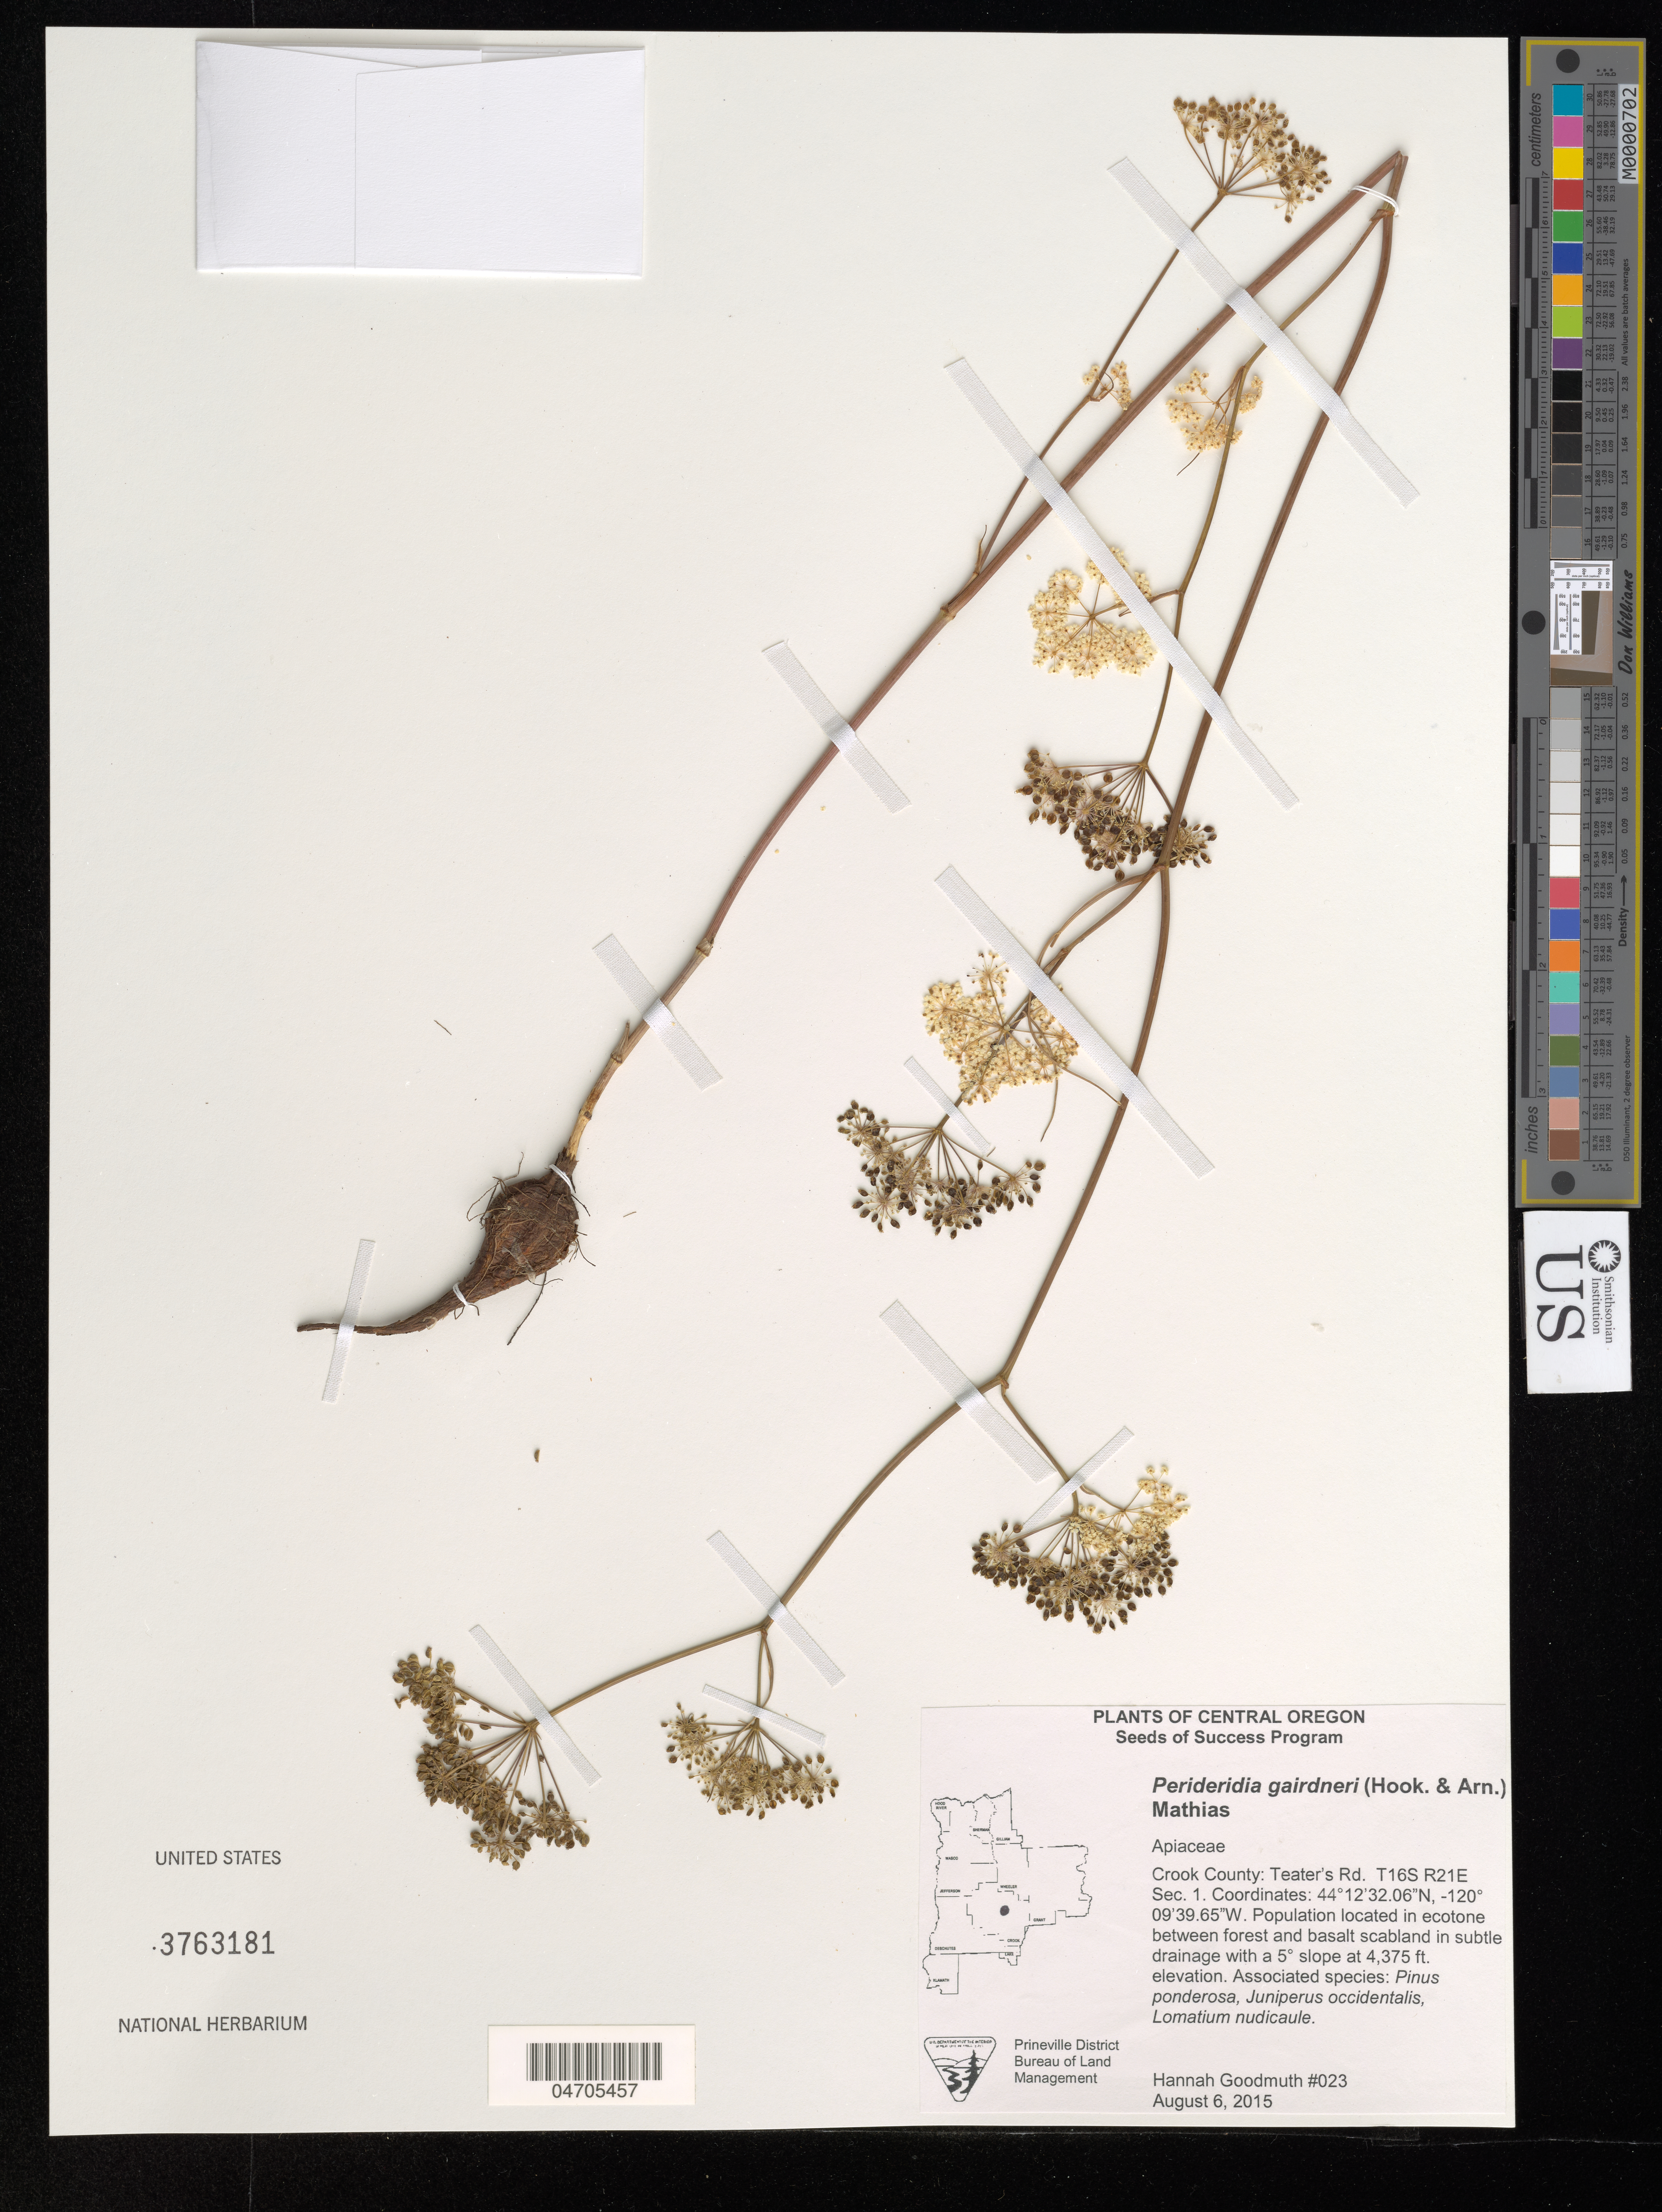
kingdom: Plantae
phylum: Tracheophyta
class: Magnoliopsida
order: Apiales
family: Apiaceae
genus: Perideridia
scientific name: Perideridia gairdneri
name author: (Hook. & Arn.) Mathias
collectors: H. Goodmuth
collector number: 023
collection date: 2015-08-06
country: United States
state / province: Oregon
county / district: Crook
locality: Central Oregon. Crook County: Teater's Rd. T16S R21E Sec. 1.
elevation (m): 1334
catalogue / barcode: US 3763181